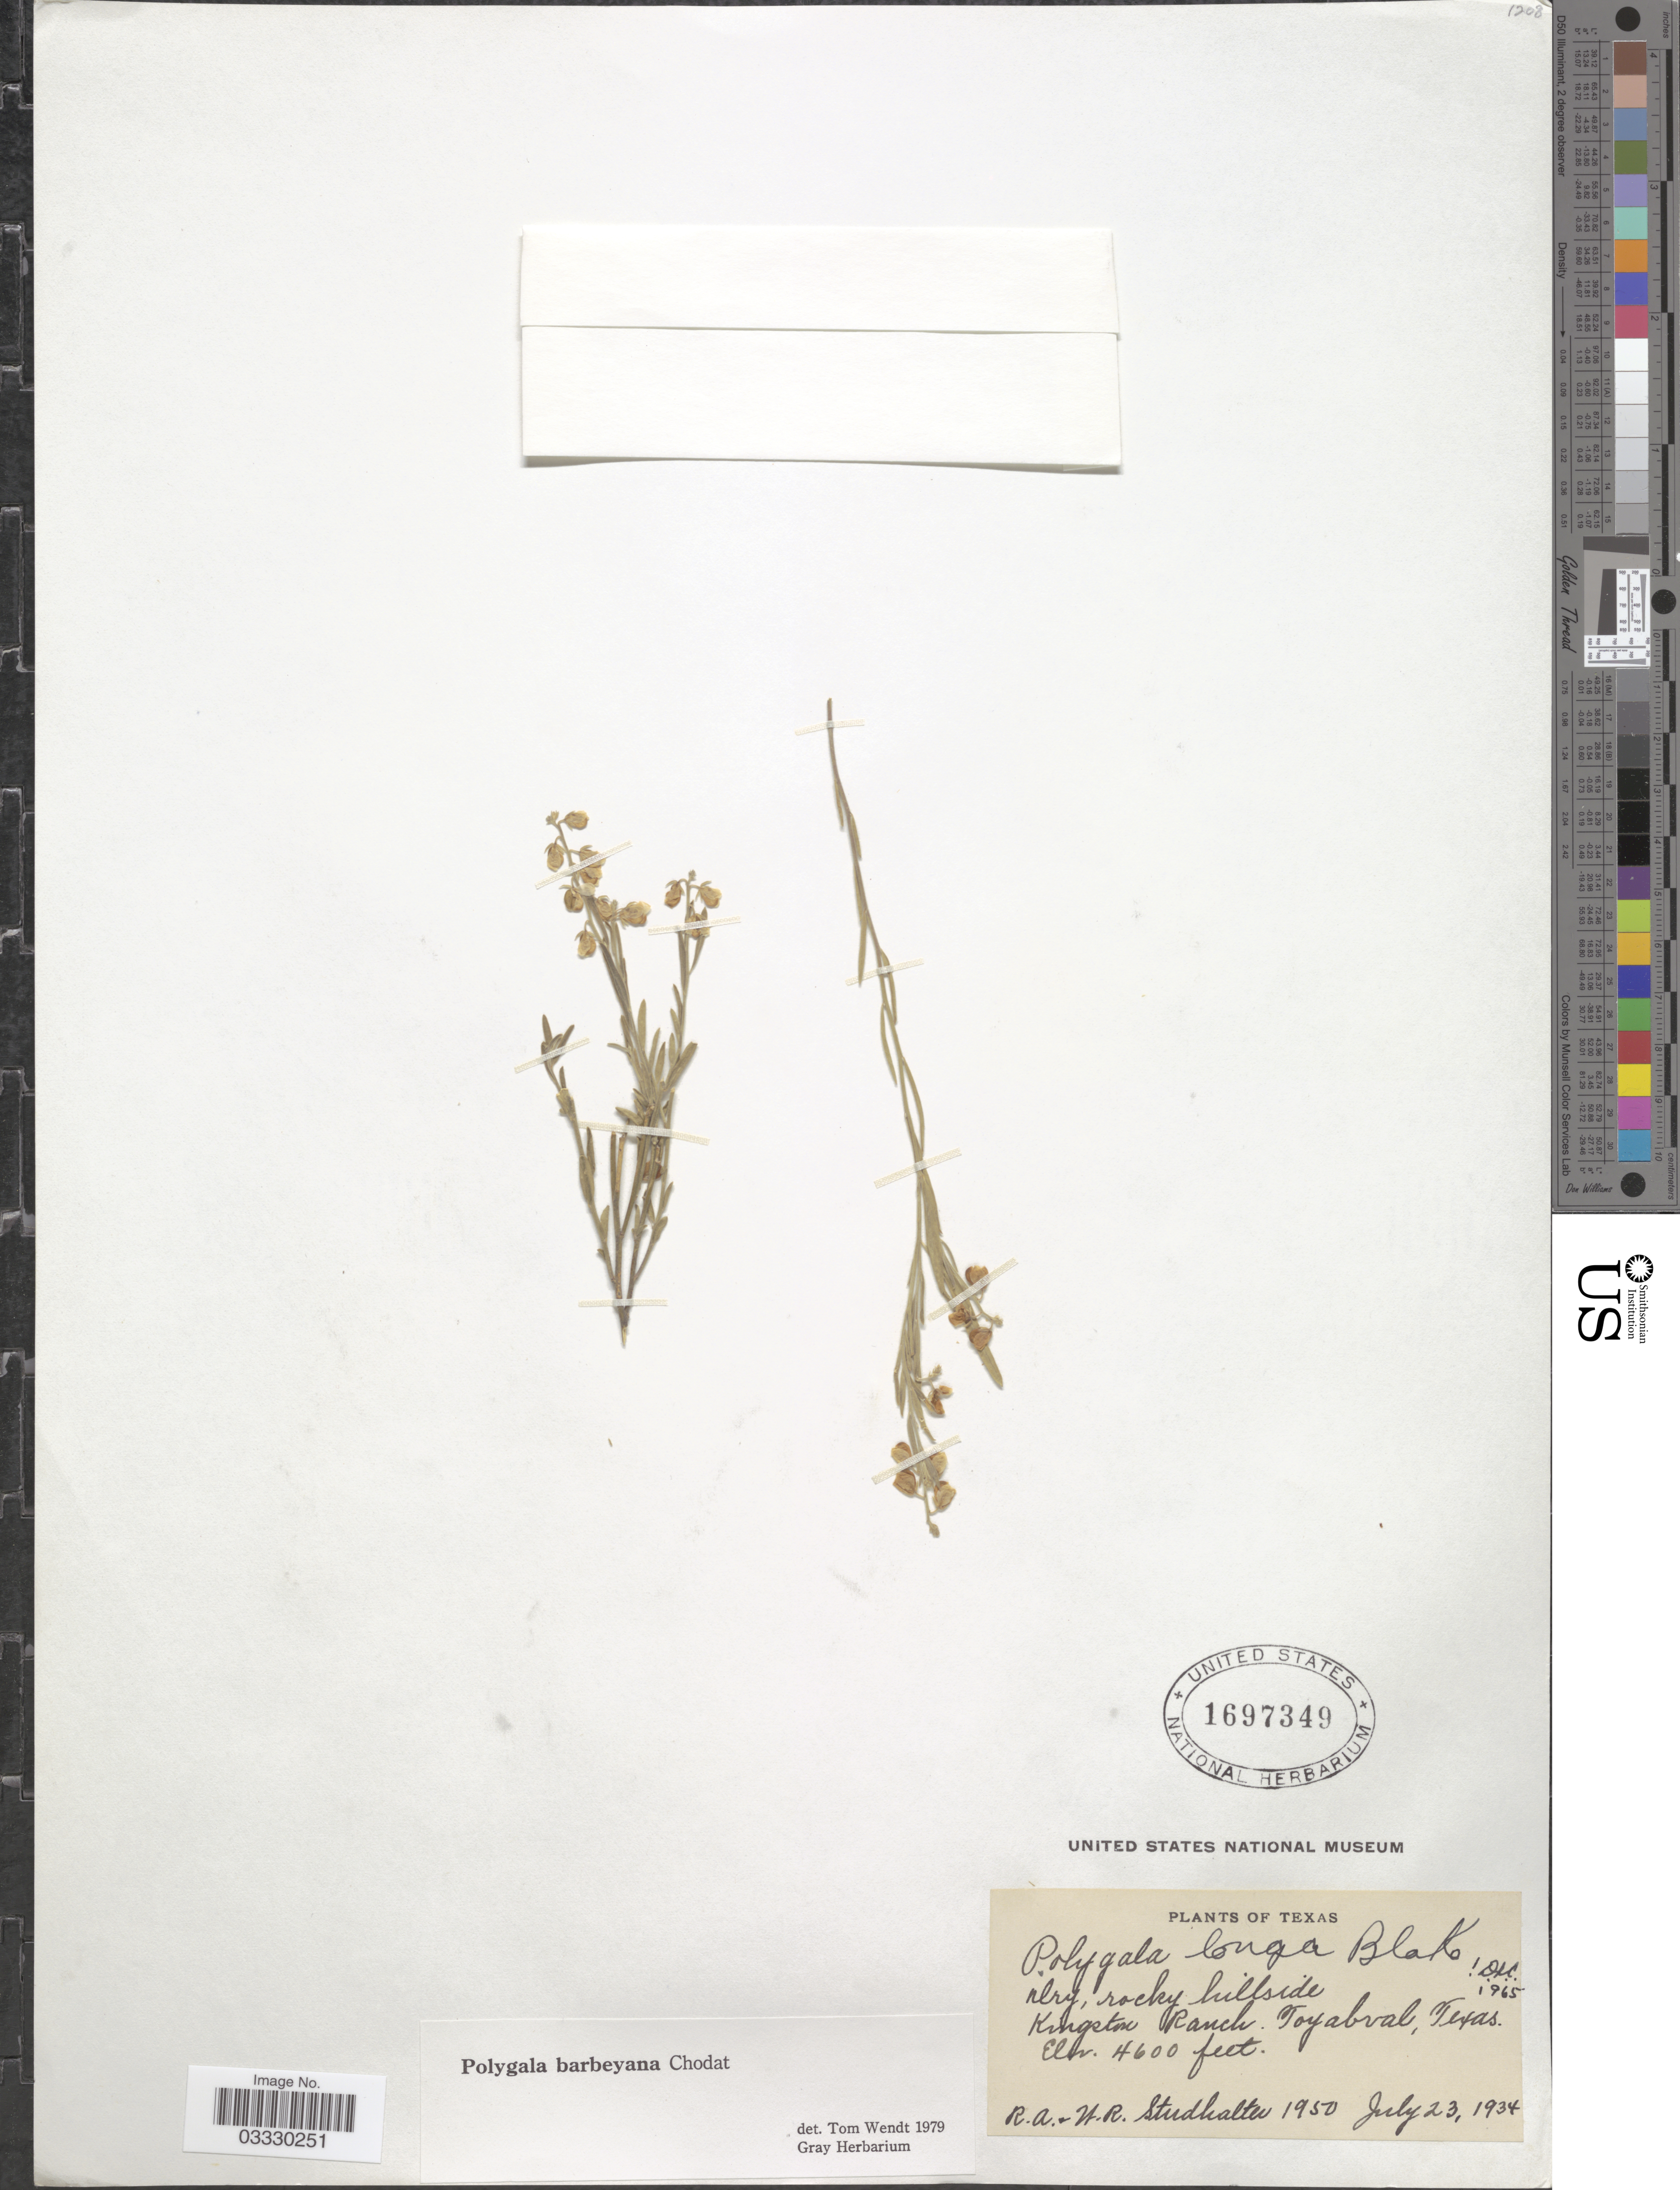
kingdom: Plantae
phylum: Tracheophyta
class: Magnoliopsida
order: Fabales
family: Polygalaceae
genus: Hebecarpa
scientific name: Hebecarpa barbeyana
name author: (Chodat) J.R. Abbott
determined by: Strong, Mark T., (BOT), Smithsonian Institution - National Museum of Natural History (UNITED STATES)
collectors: R. Studhalter & W. Studhalter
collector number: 1950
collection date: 1934-07-23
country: United States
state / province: Texas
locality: Kingston Ranch, Toyahval.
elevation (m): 1402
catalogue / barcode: US 1697349